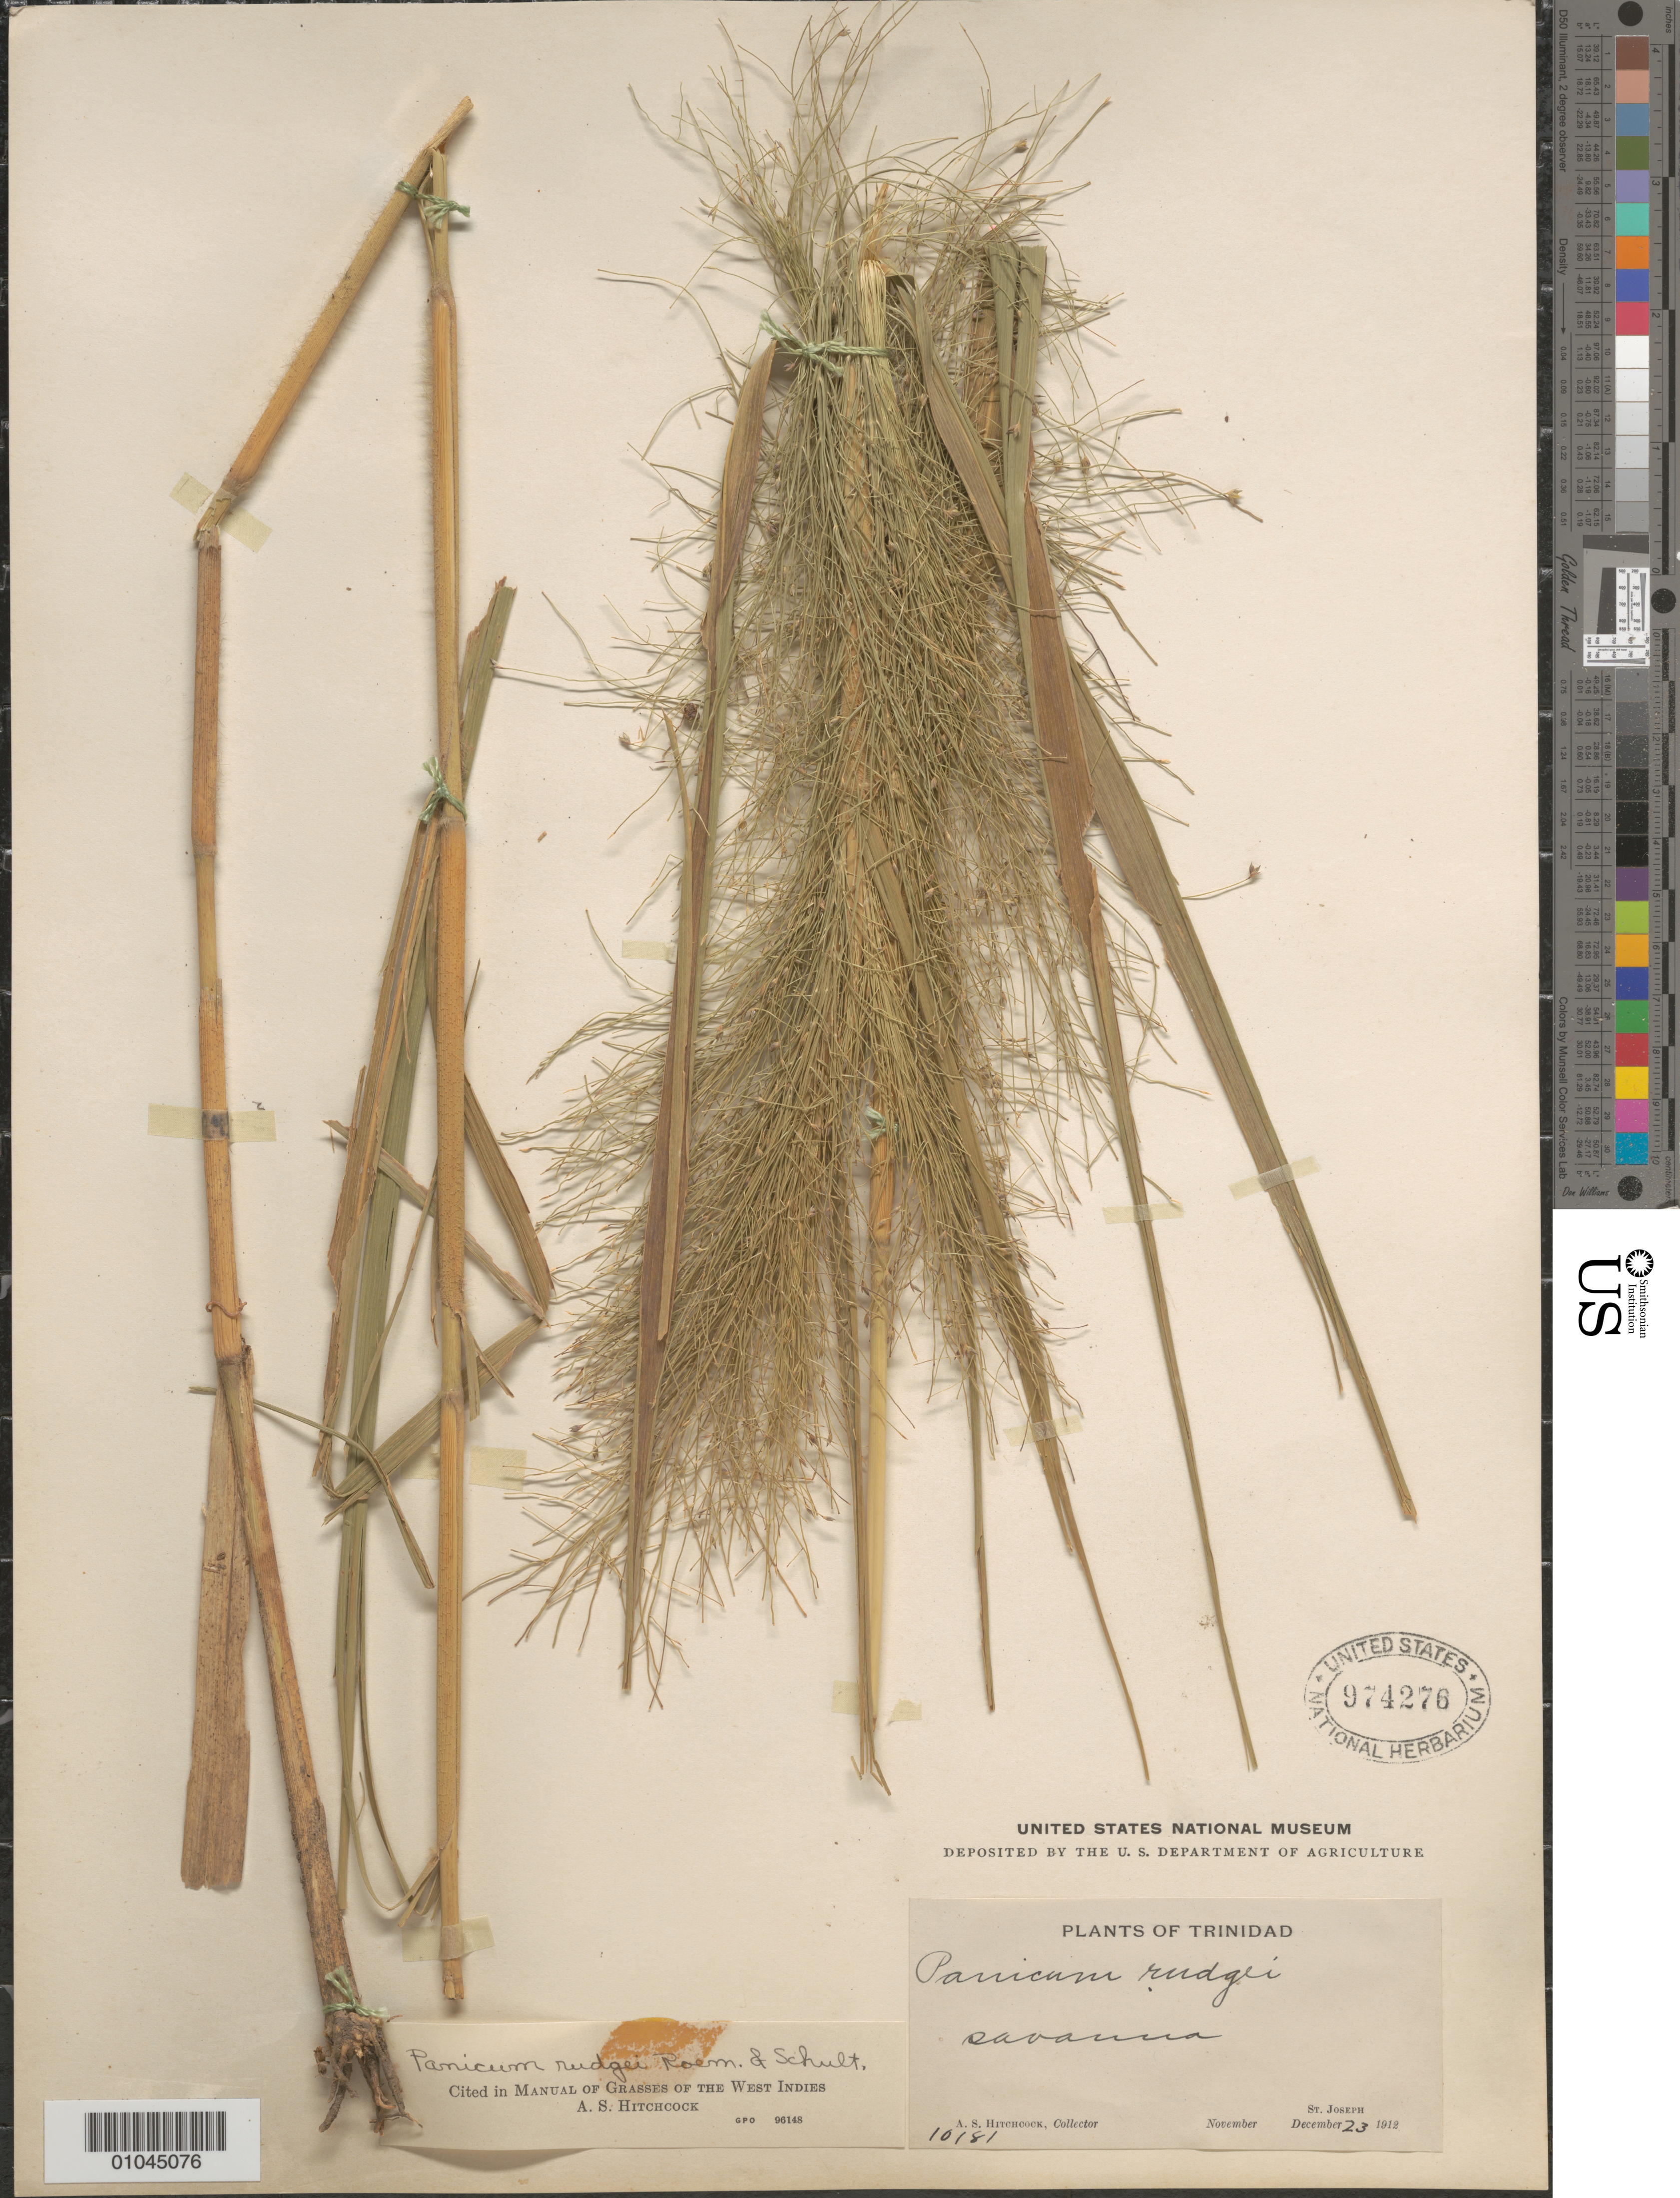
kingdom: Plantae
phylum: Tracheophyta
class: Liliopsida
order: Poales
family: Poaceae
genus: Panicum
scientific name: Panicum rudgei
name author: Roem. & Schult.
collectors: A. S. Hitchcock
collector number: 10181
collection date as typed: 23 Dec 1912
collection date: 1912-12-23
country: Trinidad and Tobago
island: Trinidad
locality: St. Joseph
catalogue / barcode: US 974276